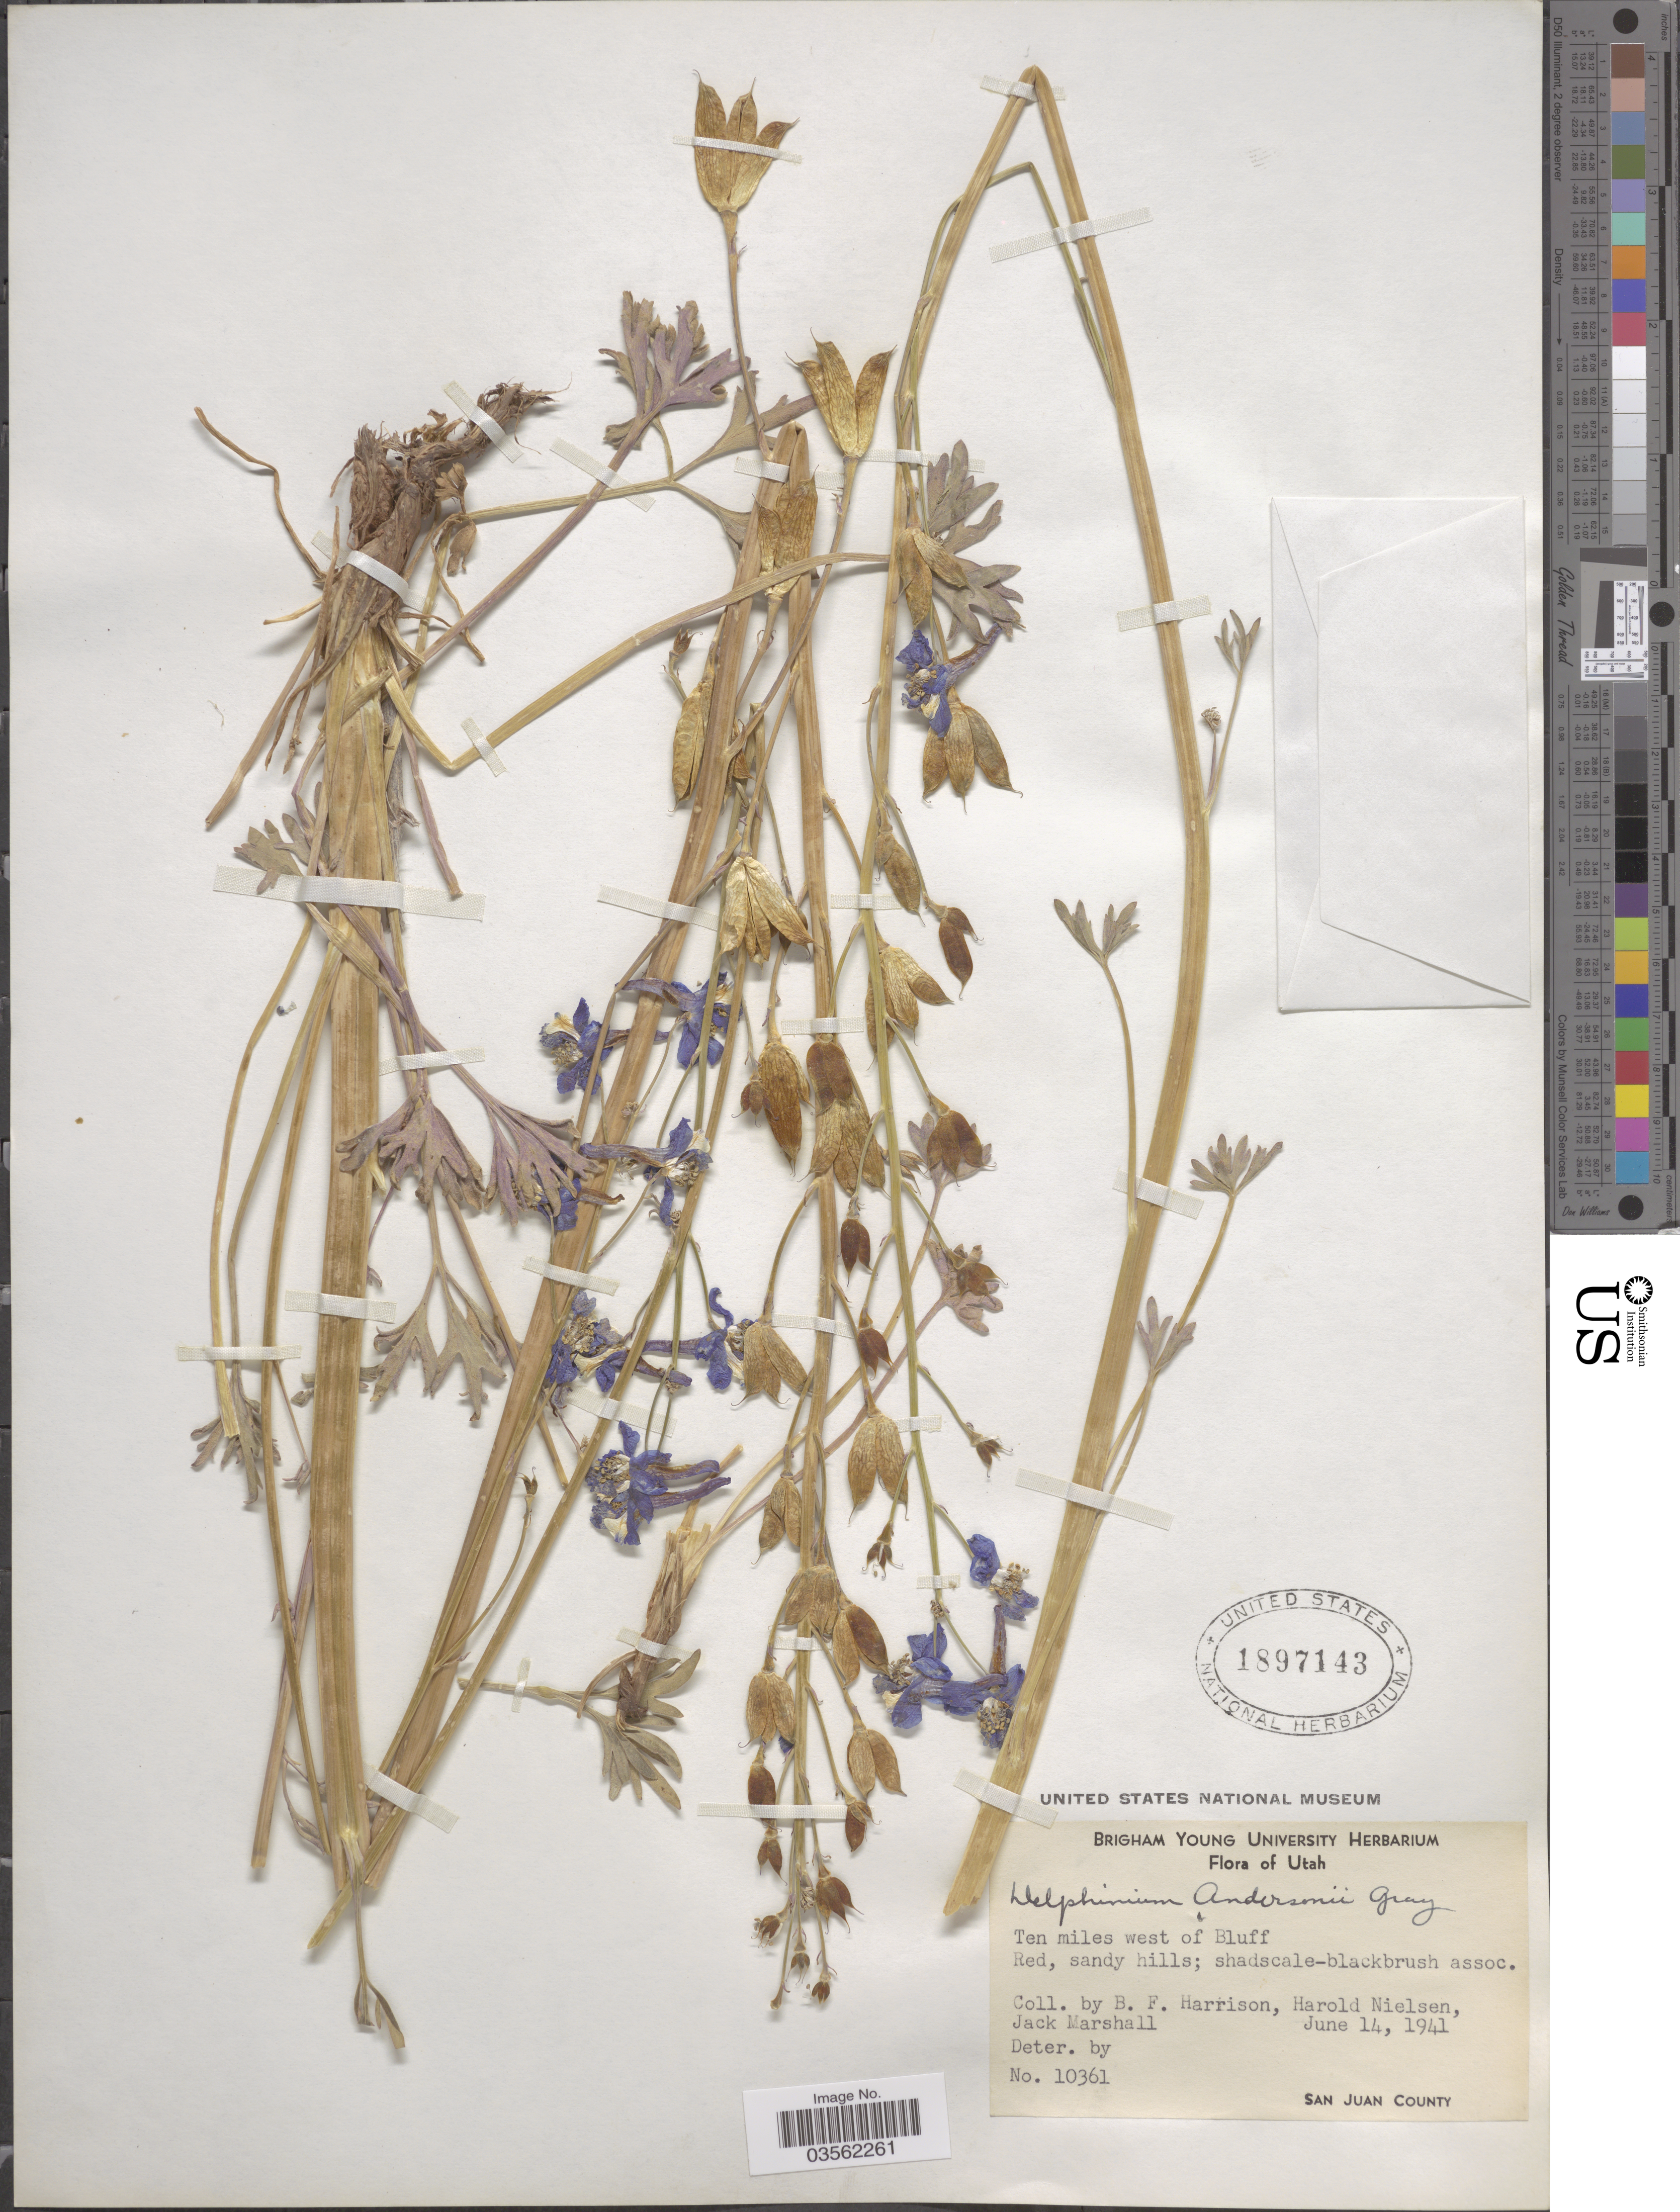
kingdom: Plantae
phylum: Tracheophyta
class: Magnoliopsida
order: Ranunculales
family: Ranunculaceae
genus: Delphinium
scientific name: Delphinium andersonii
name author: A. Gray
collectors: B. F. Harrison, H. Nielsen & J. Marshall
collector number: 10361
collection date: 1941-06-14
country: United States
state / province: Utah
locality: Ten miles west of Bluff. San Juan County.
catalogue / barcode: US 1897143